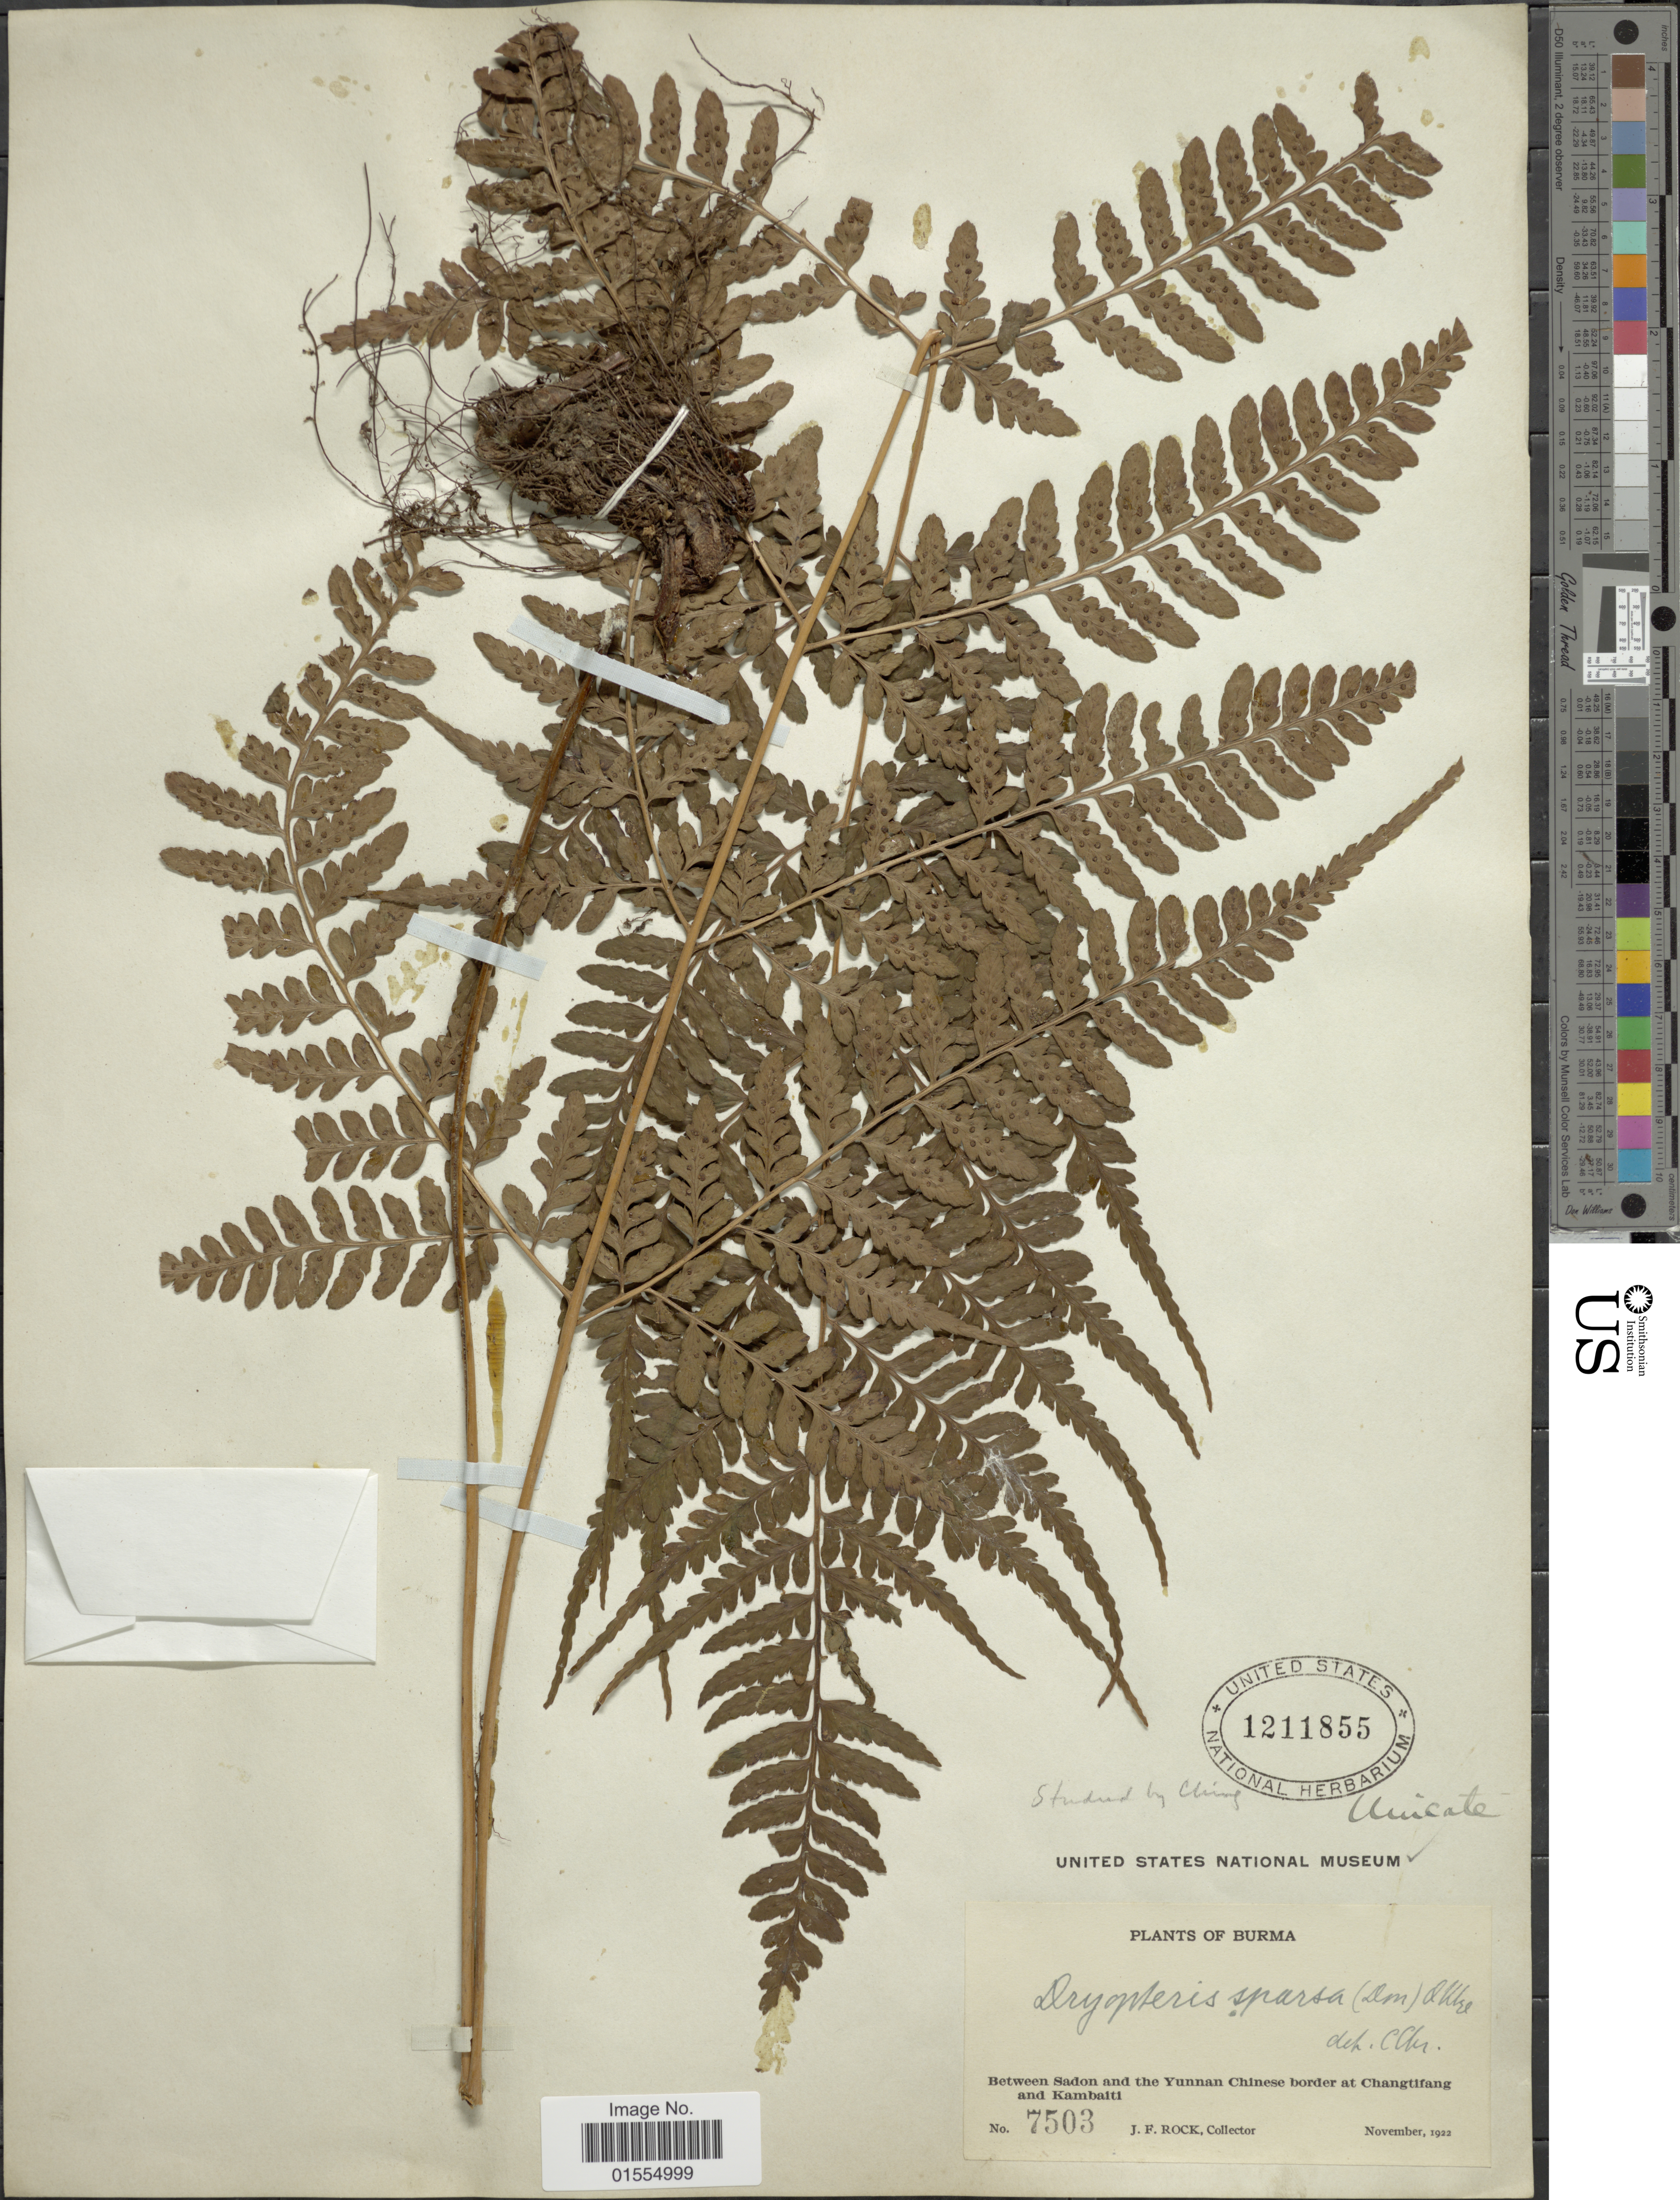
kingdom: Plantae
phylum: Tracheophyta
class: Polypodiopsida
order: Polypodiales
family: Dryopteridaceae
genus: Dryopteris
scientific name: Dryopteris sparsa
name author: (D. Don) Kuntze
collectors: J. Rock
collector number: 7503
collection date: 1922-11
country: Myanmar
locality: Burma, between Sadon and the Yunnan Chinese border at Changtifang and Kambaiti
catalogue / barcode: US 1211855